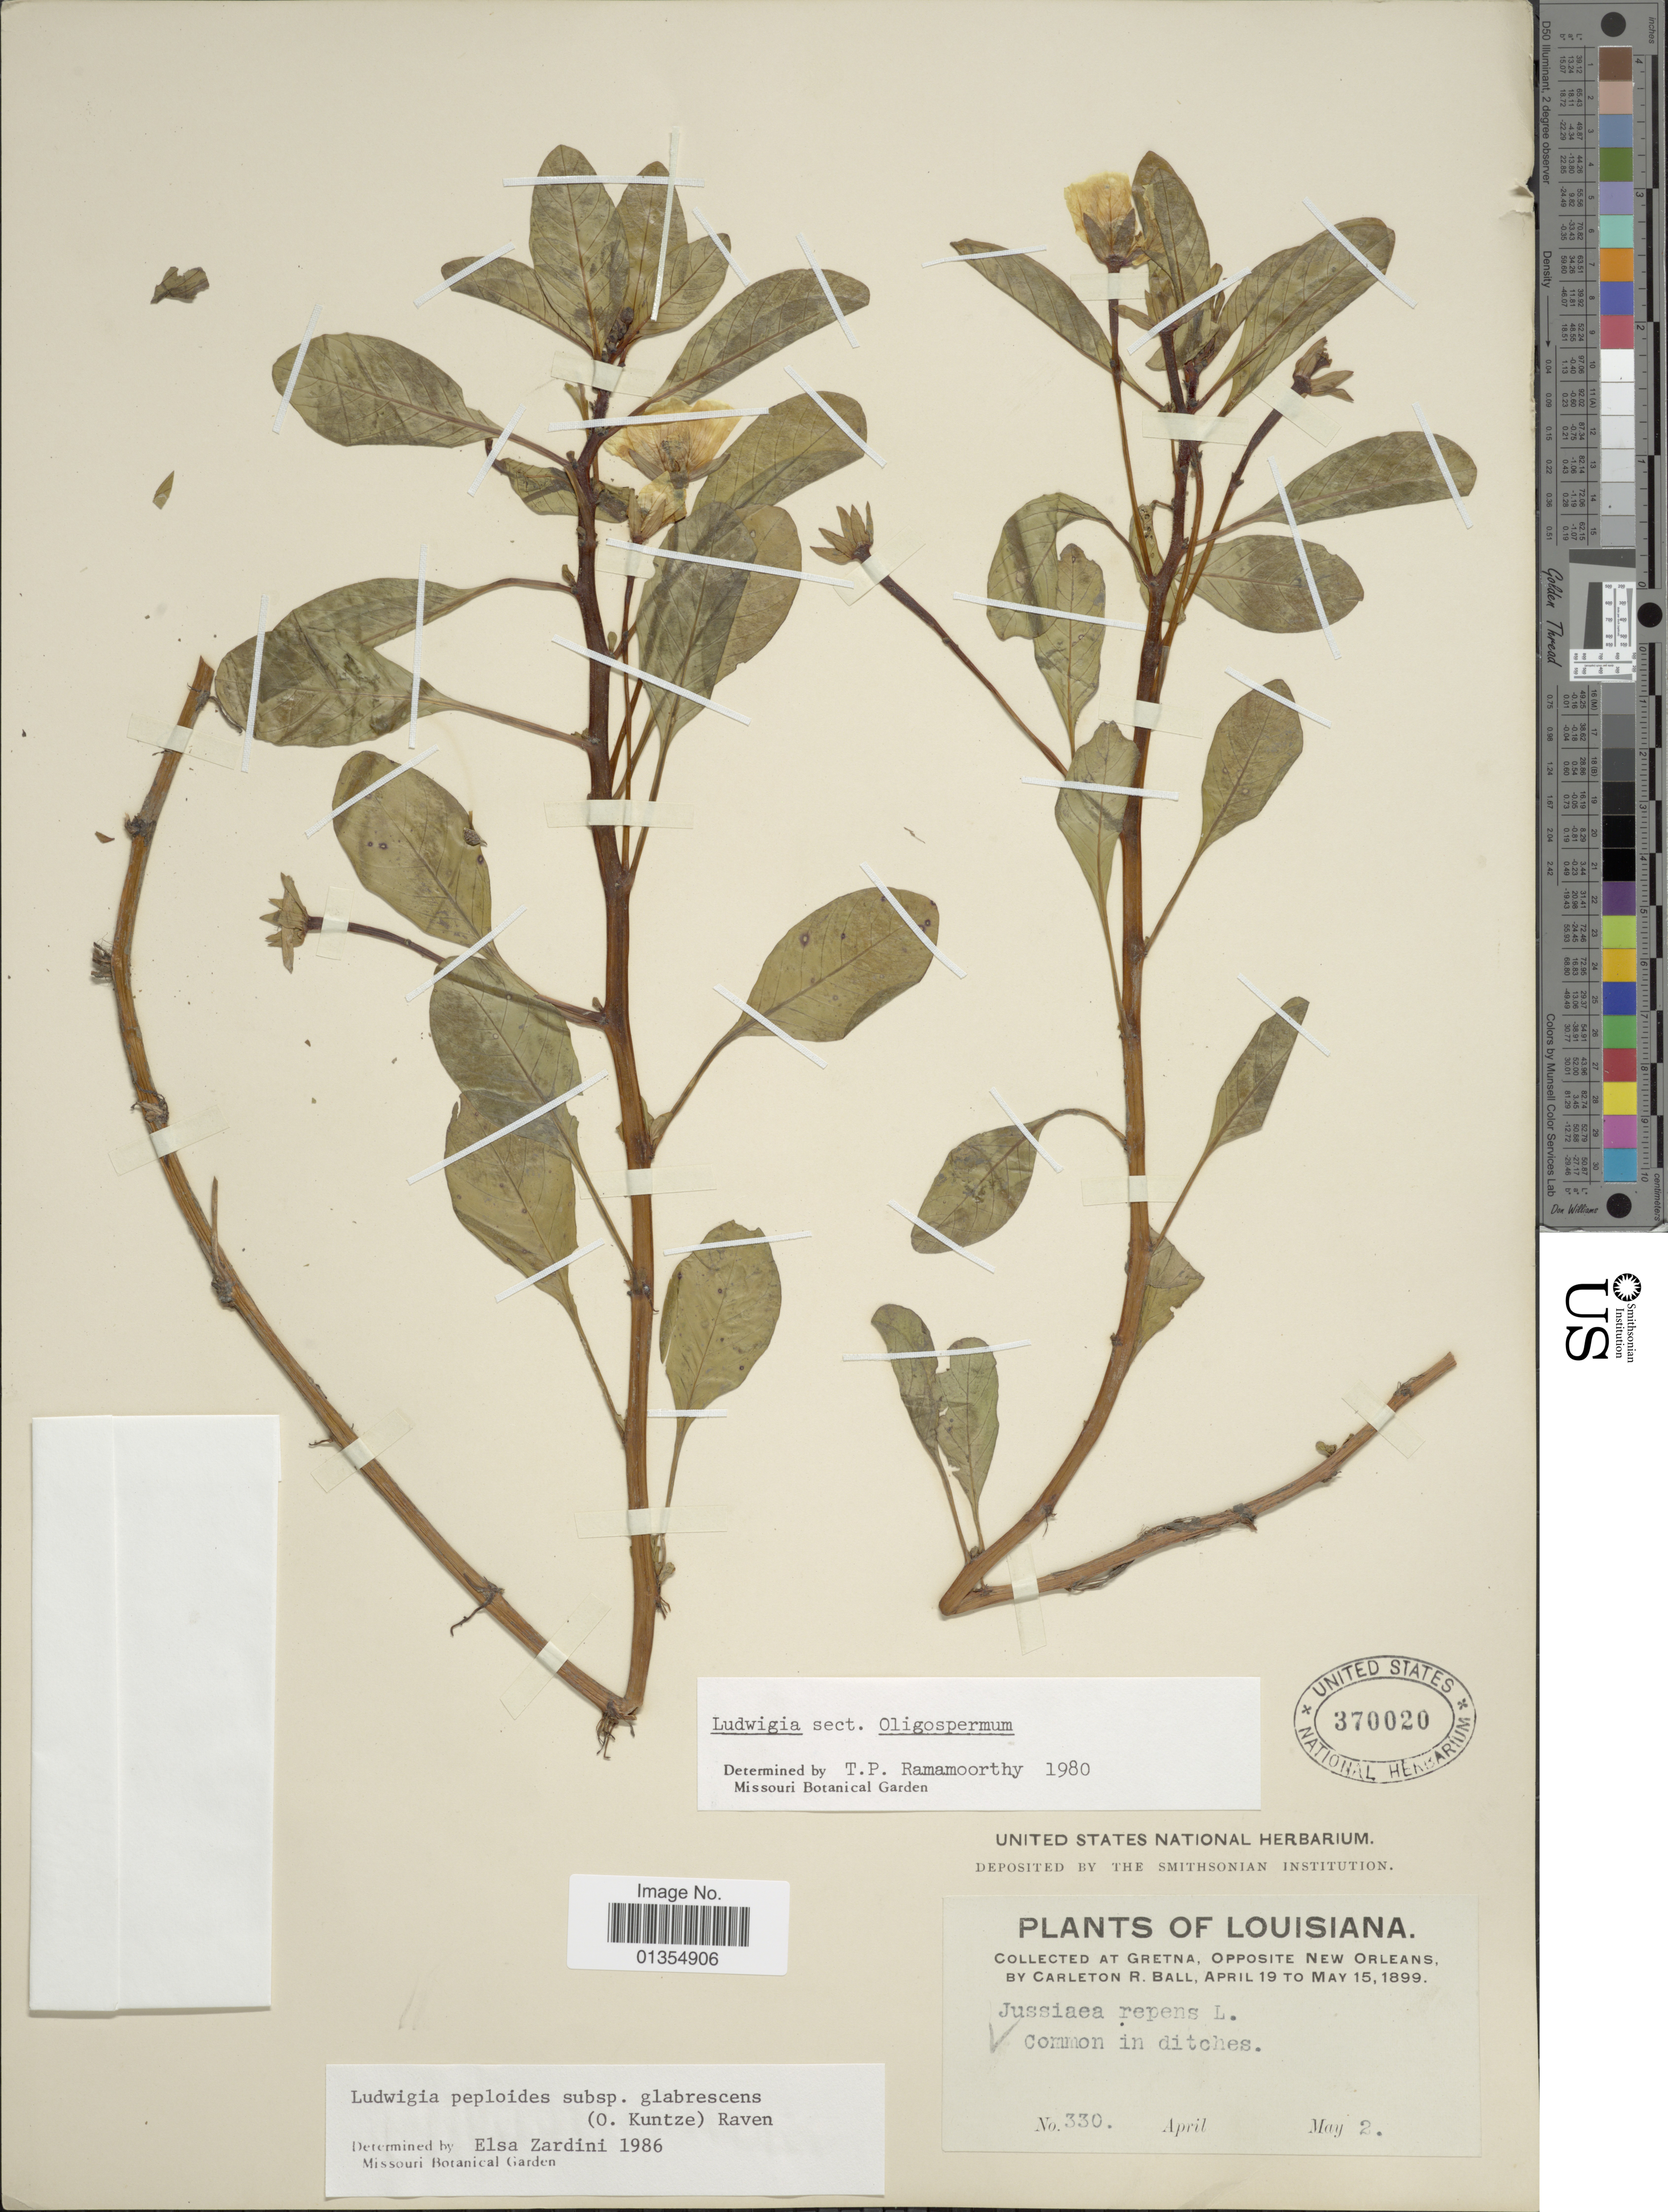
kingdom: Plantae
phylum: Tracheophyta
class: Magnoliopsida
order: Myrtales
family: Onagraceae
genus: Ludwigia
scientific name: Ludwigia peploides subsp. glabrescens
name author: (Kuntze) P.H. Raven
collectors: C. R. Ball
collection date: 1899-05-02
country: United States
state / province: Louisiana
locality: Gretna, opposite New Orleans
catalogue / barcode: US 370020